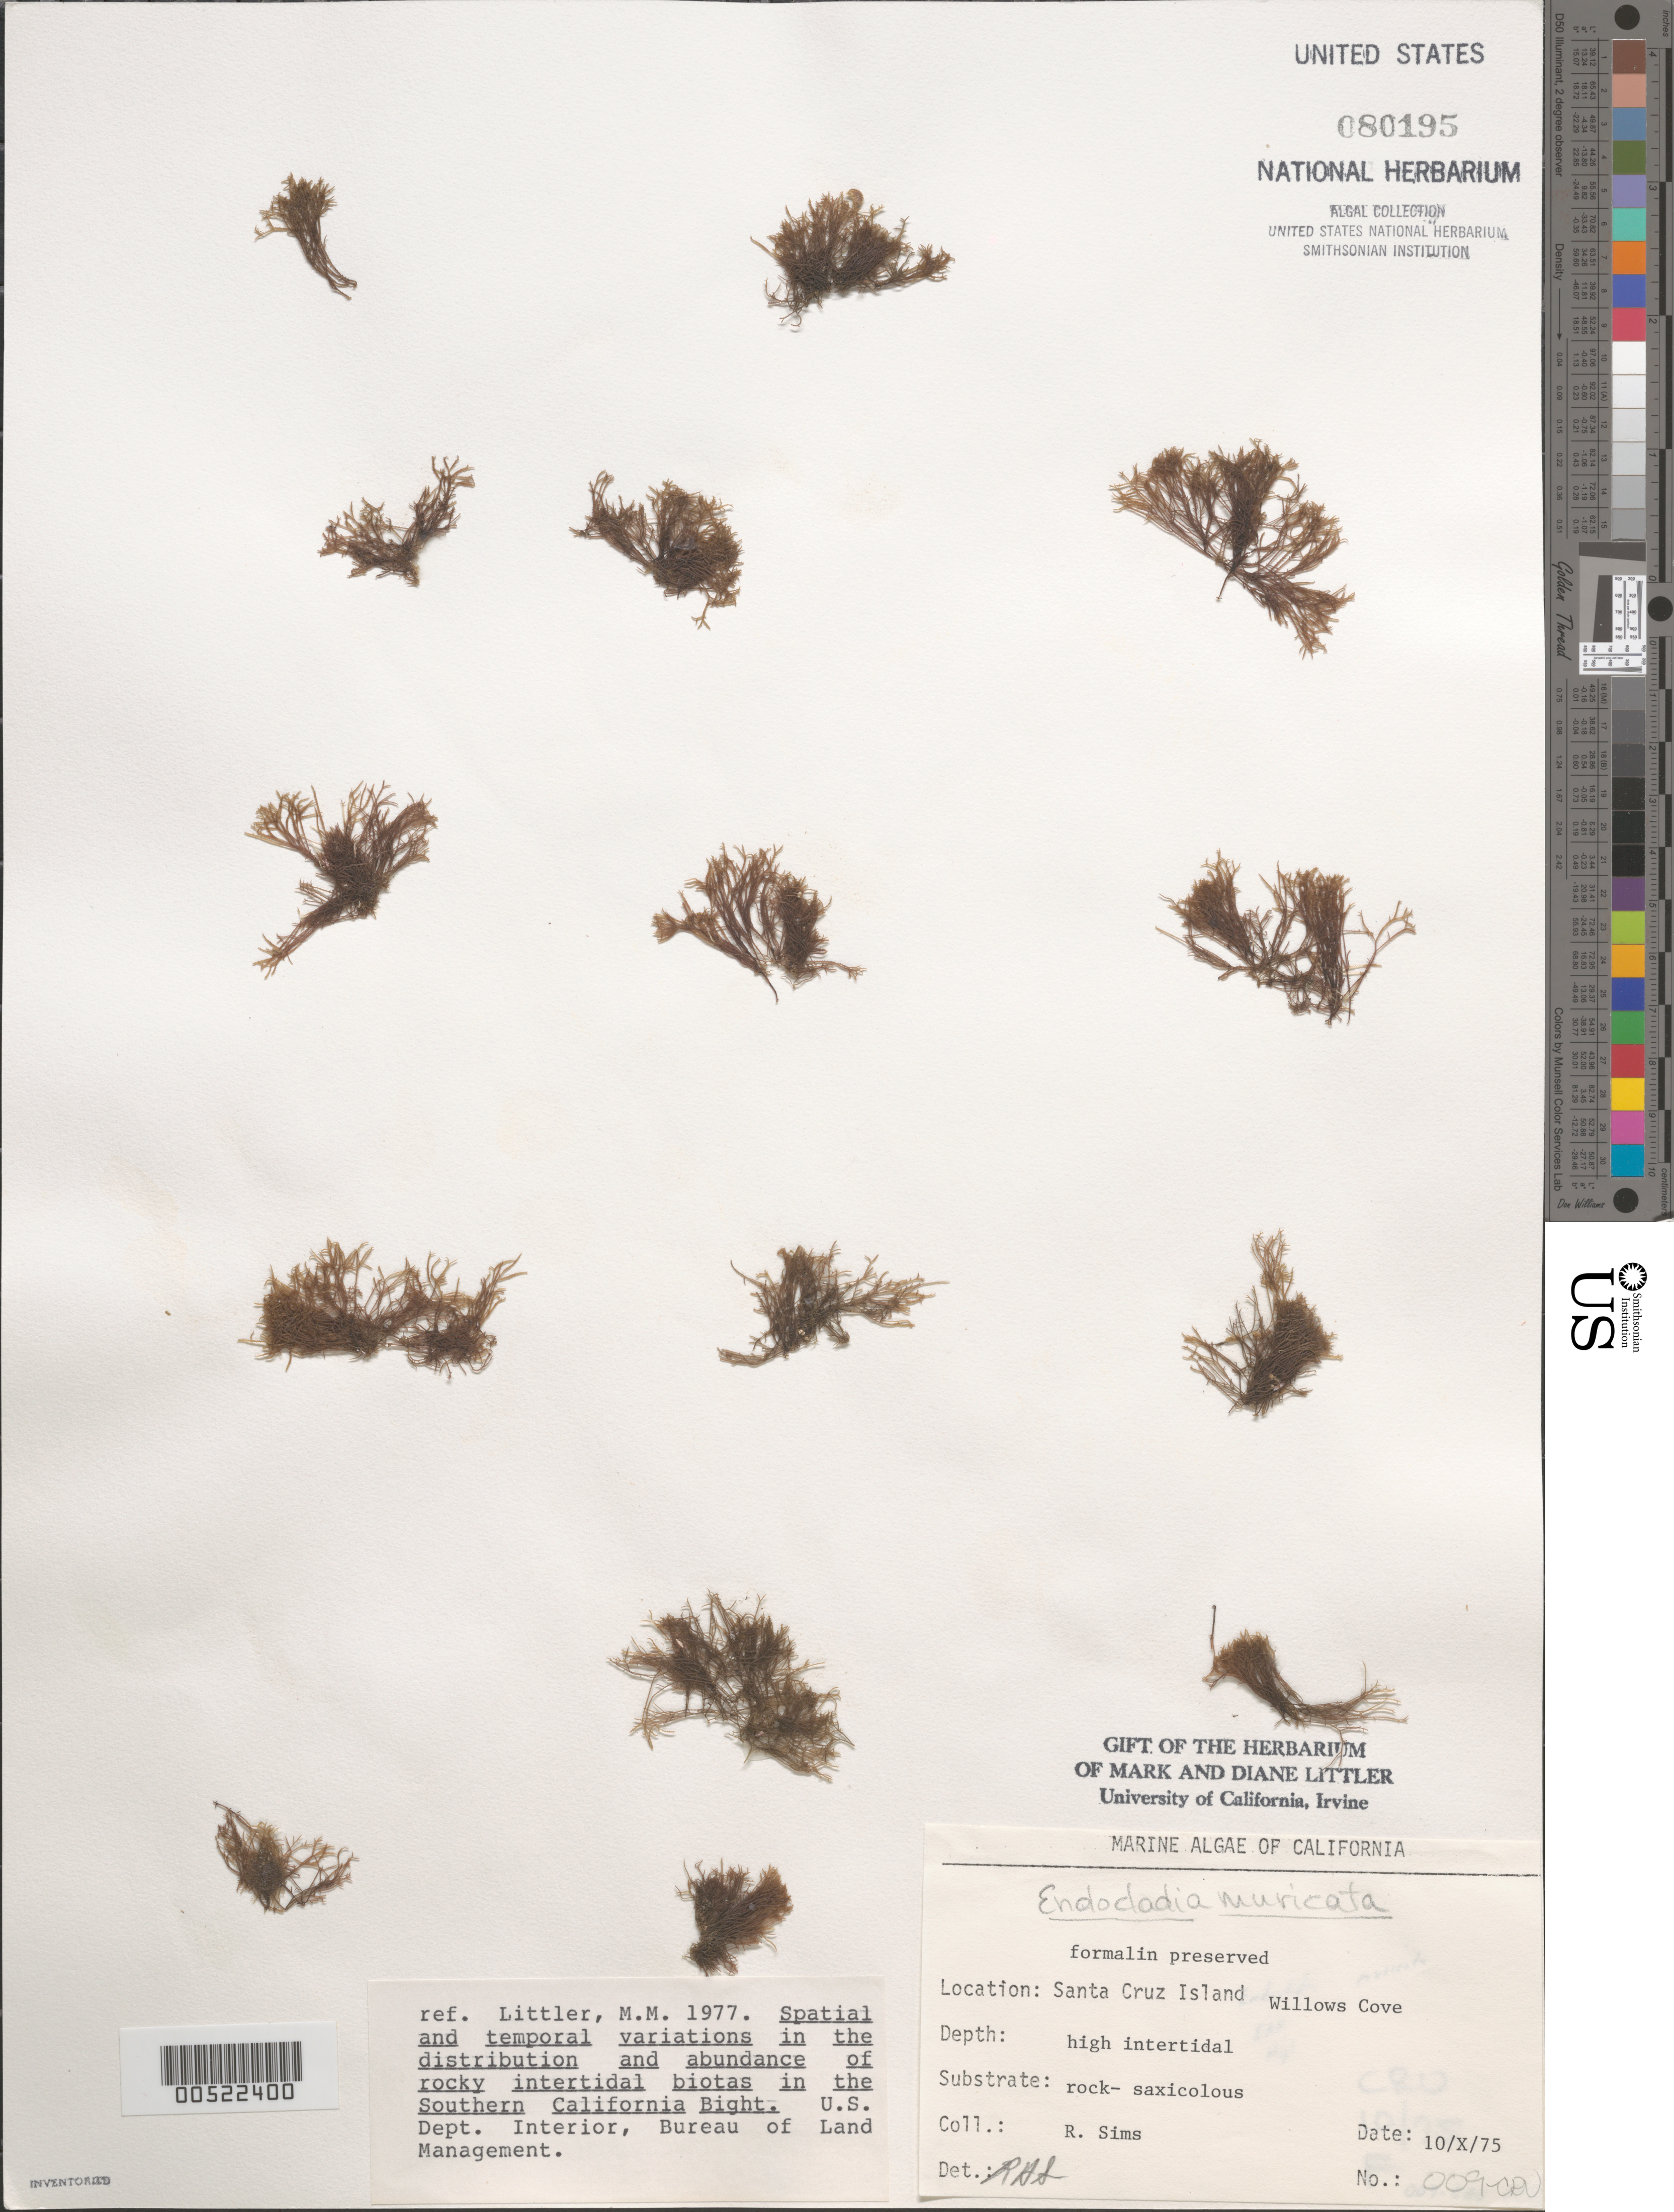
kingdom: Plantae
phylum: Rhodophyta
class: Florideophyceae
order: Gigartinales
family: Endocladiaceae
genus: Endocladia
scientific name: Endocladia muricata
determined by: Sims, Robert H.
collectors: R. H. Sims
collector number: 009-cru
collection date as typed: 10 Oct 1975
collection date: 1975-10-10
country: United States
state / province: California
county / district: Santa Barbara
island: Santa Cruz Island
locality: Willows Anchorage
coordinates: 33 57'38"N, 119 45'18"W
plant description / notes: BLM-SOCALBIGHT Rocky Intertidal Survey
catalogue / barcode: US 80195